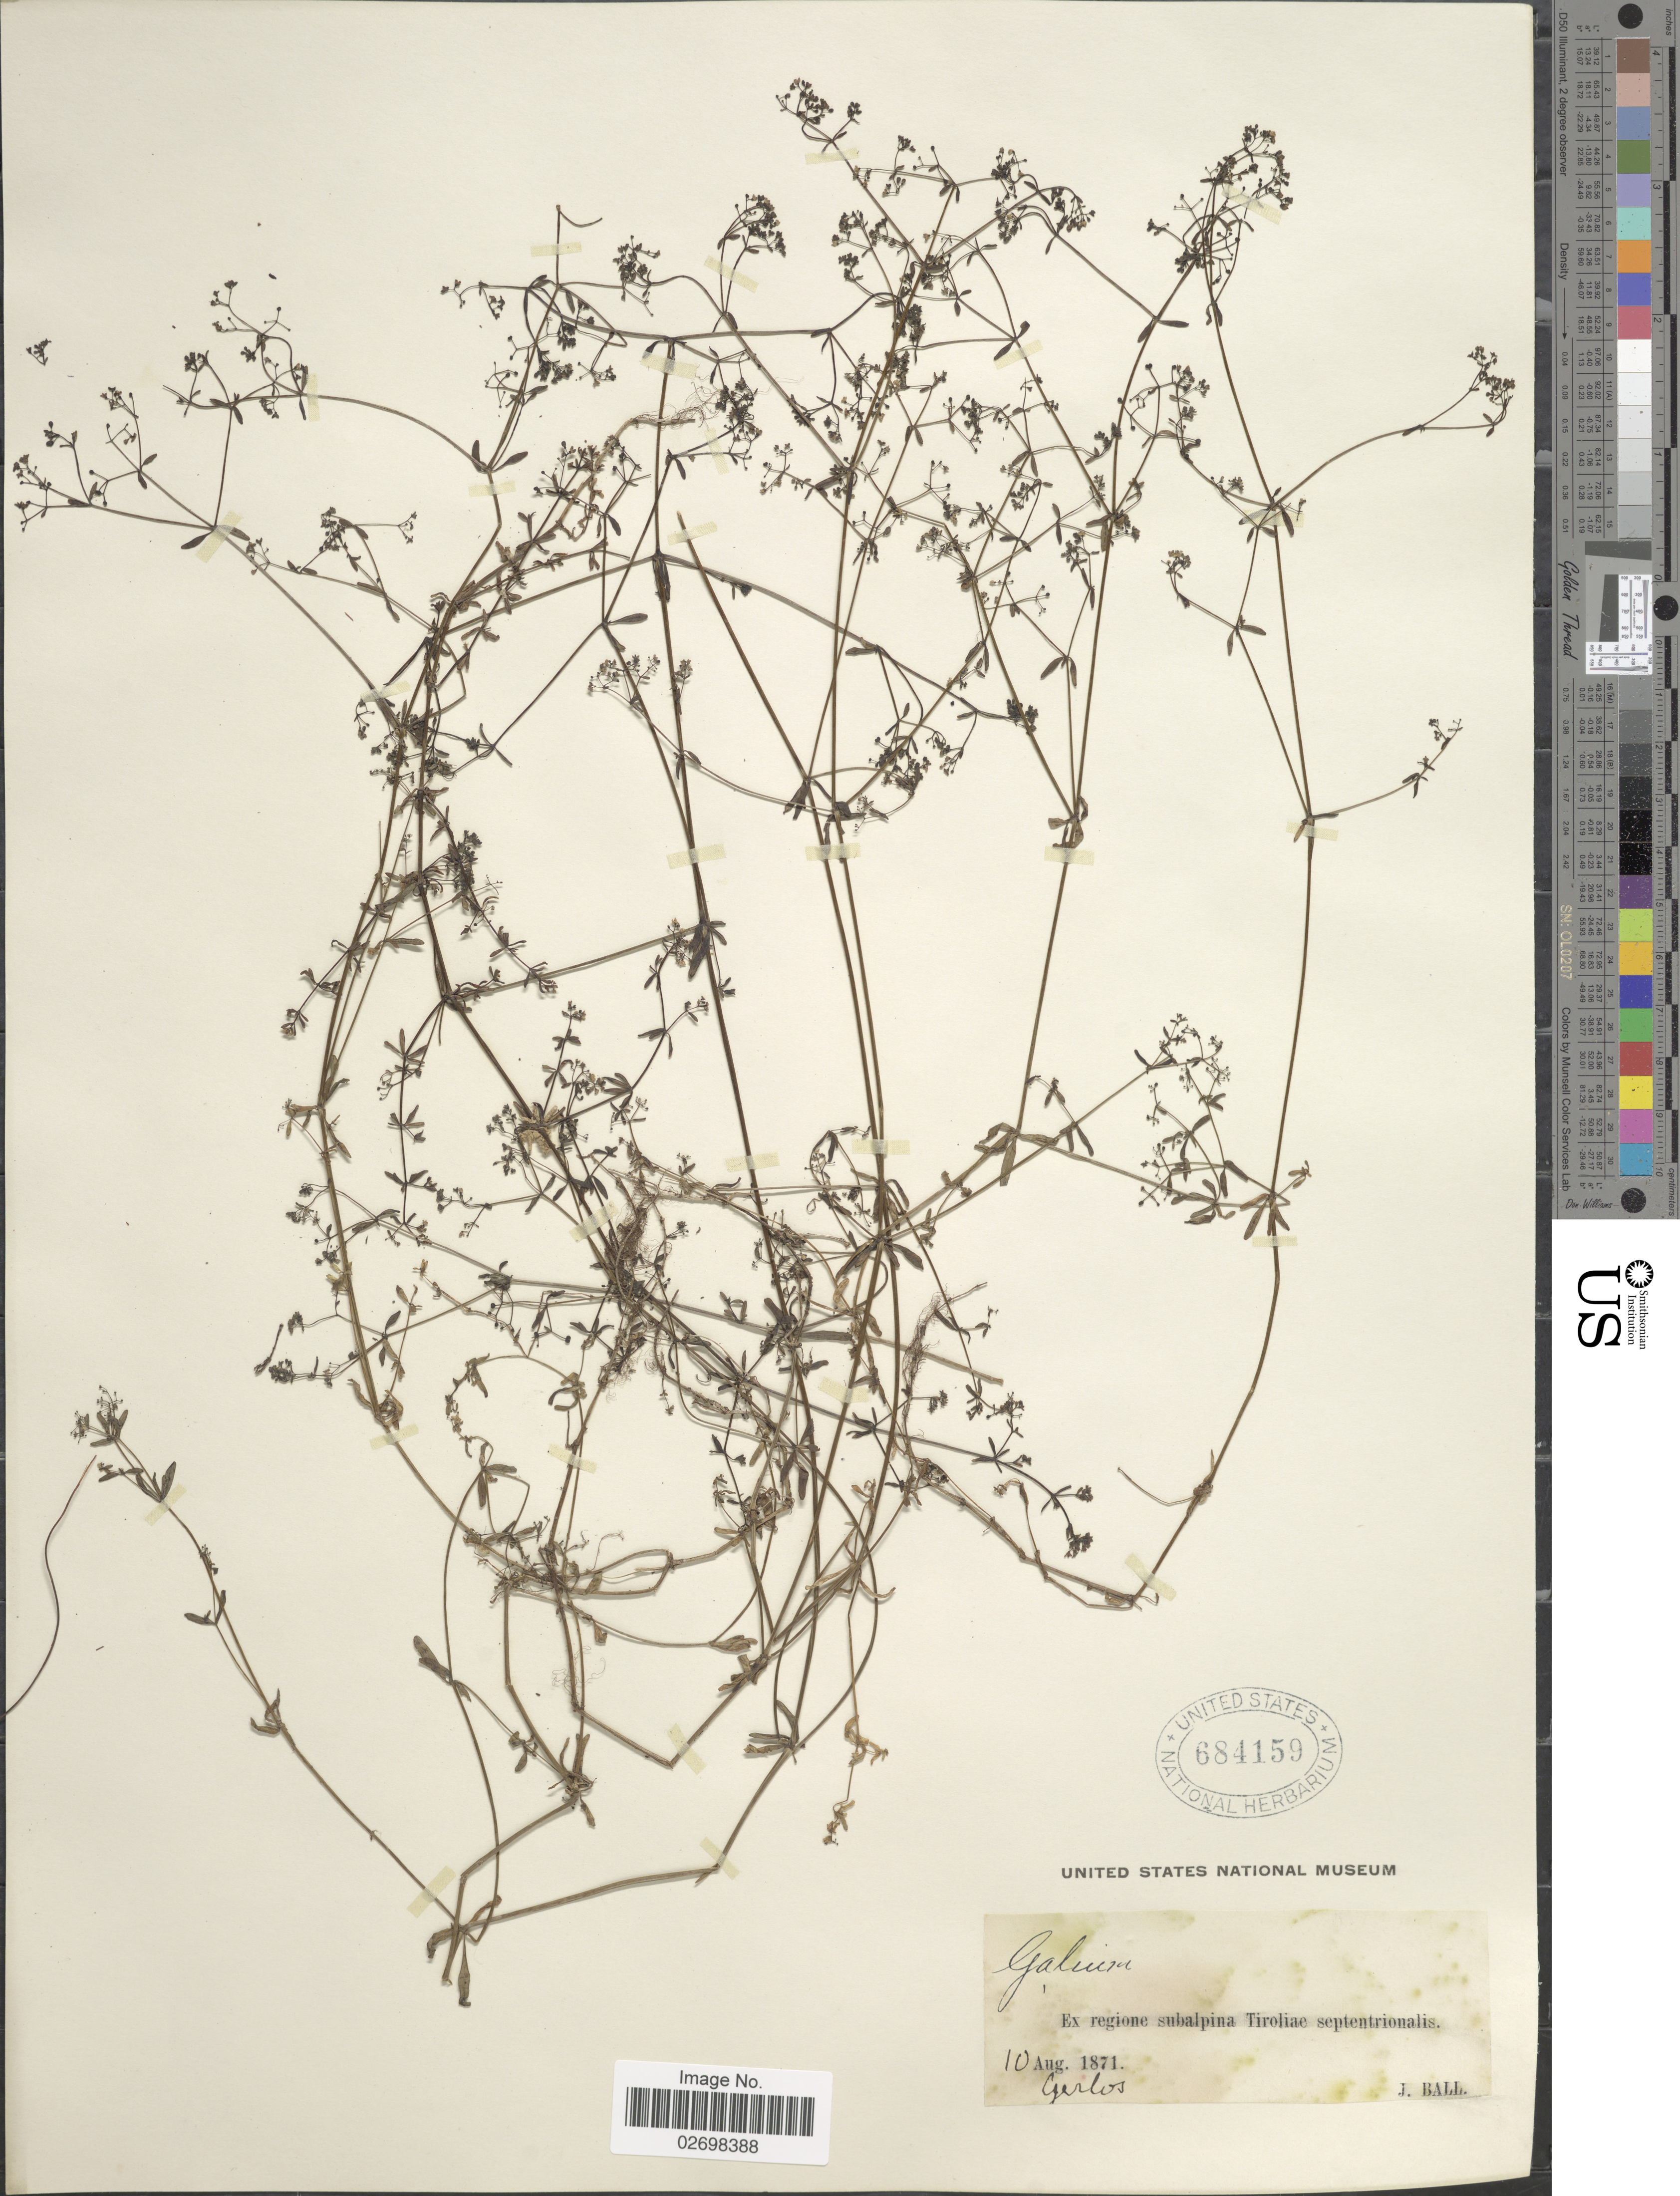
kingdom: Plantae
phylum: Tracheophyta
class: Magnoliopsida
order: Gentianales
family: Rubiaceae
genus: Galium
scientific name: Galium sp.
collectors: J. Ball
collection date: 1871-08-10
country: Austria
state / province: Tirol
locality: Regione subalpina Tiroliae septentrionalis, Gerlos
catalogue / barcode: US 684159